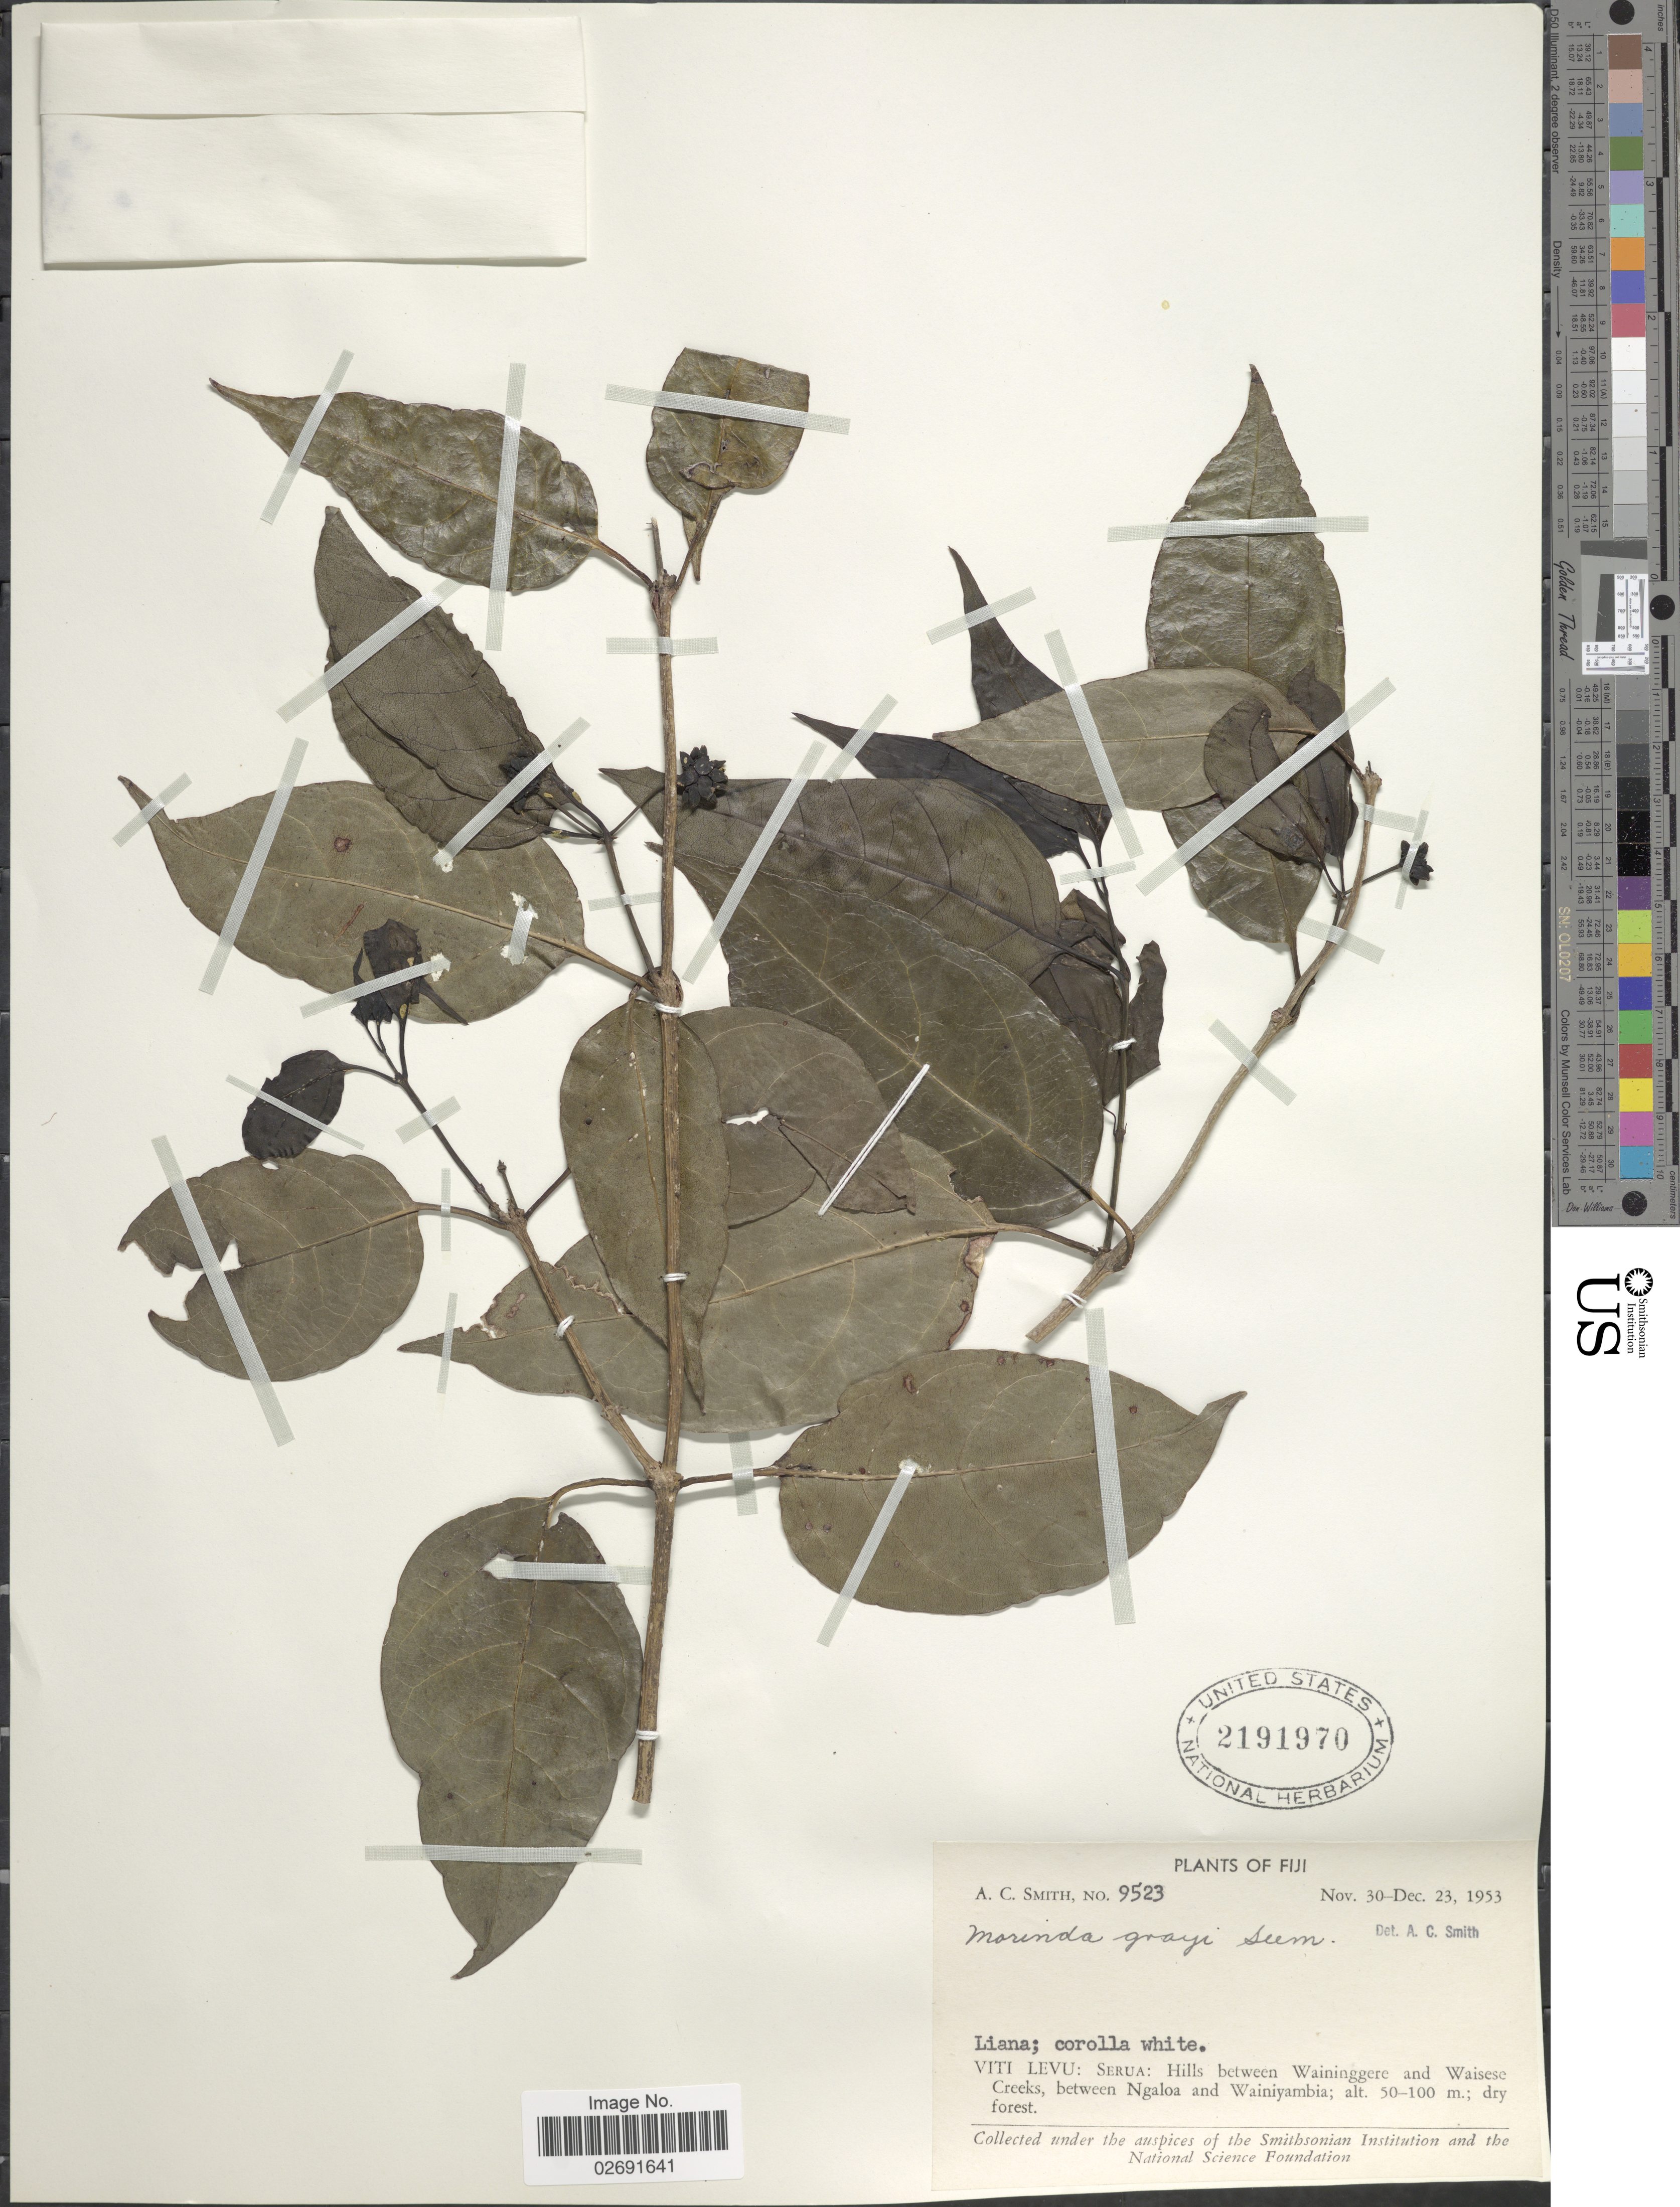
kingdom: Plantae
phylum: Tracheophyta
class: Magnoliopsida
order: Gentianales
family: Rubiaceae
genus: Gynochthodes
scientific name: Gynochthodes grayi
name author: (Seem.) Razafim. & B. Bremer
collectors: A. C. Smith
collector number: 9523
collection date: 1953-11-30/1953-12-23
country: Fiji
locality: Viti Levu: Serua: Hills between Waininggere and Waisese Creeks, between Ngaloa and Wainiyambia.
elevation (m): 50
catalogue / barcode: US 2191970